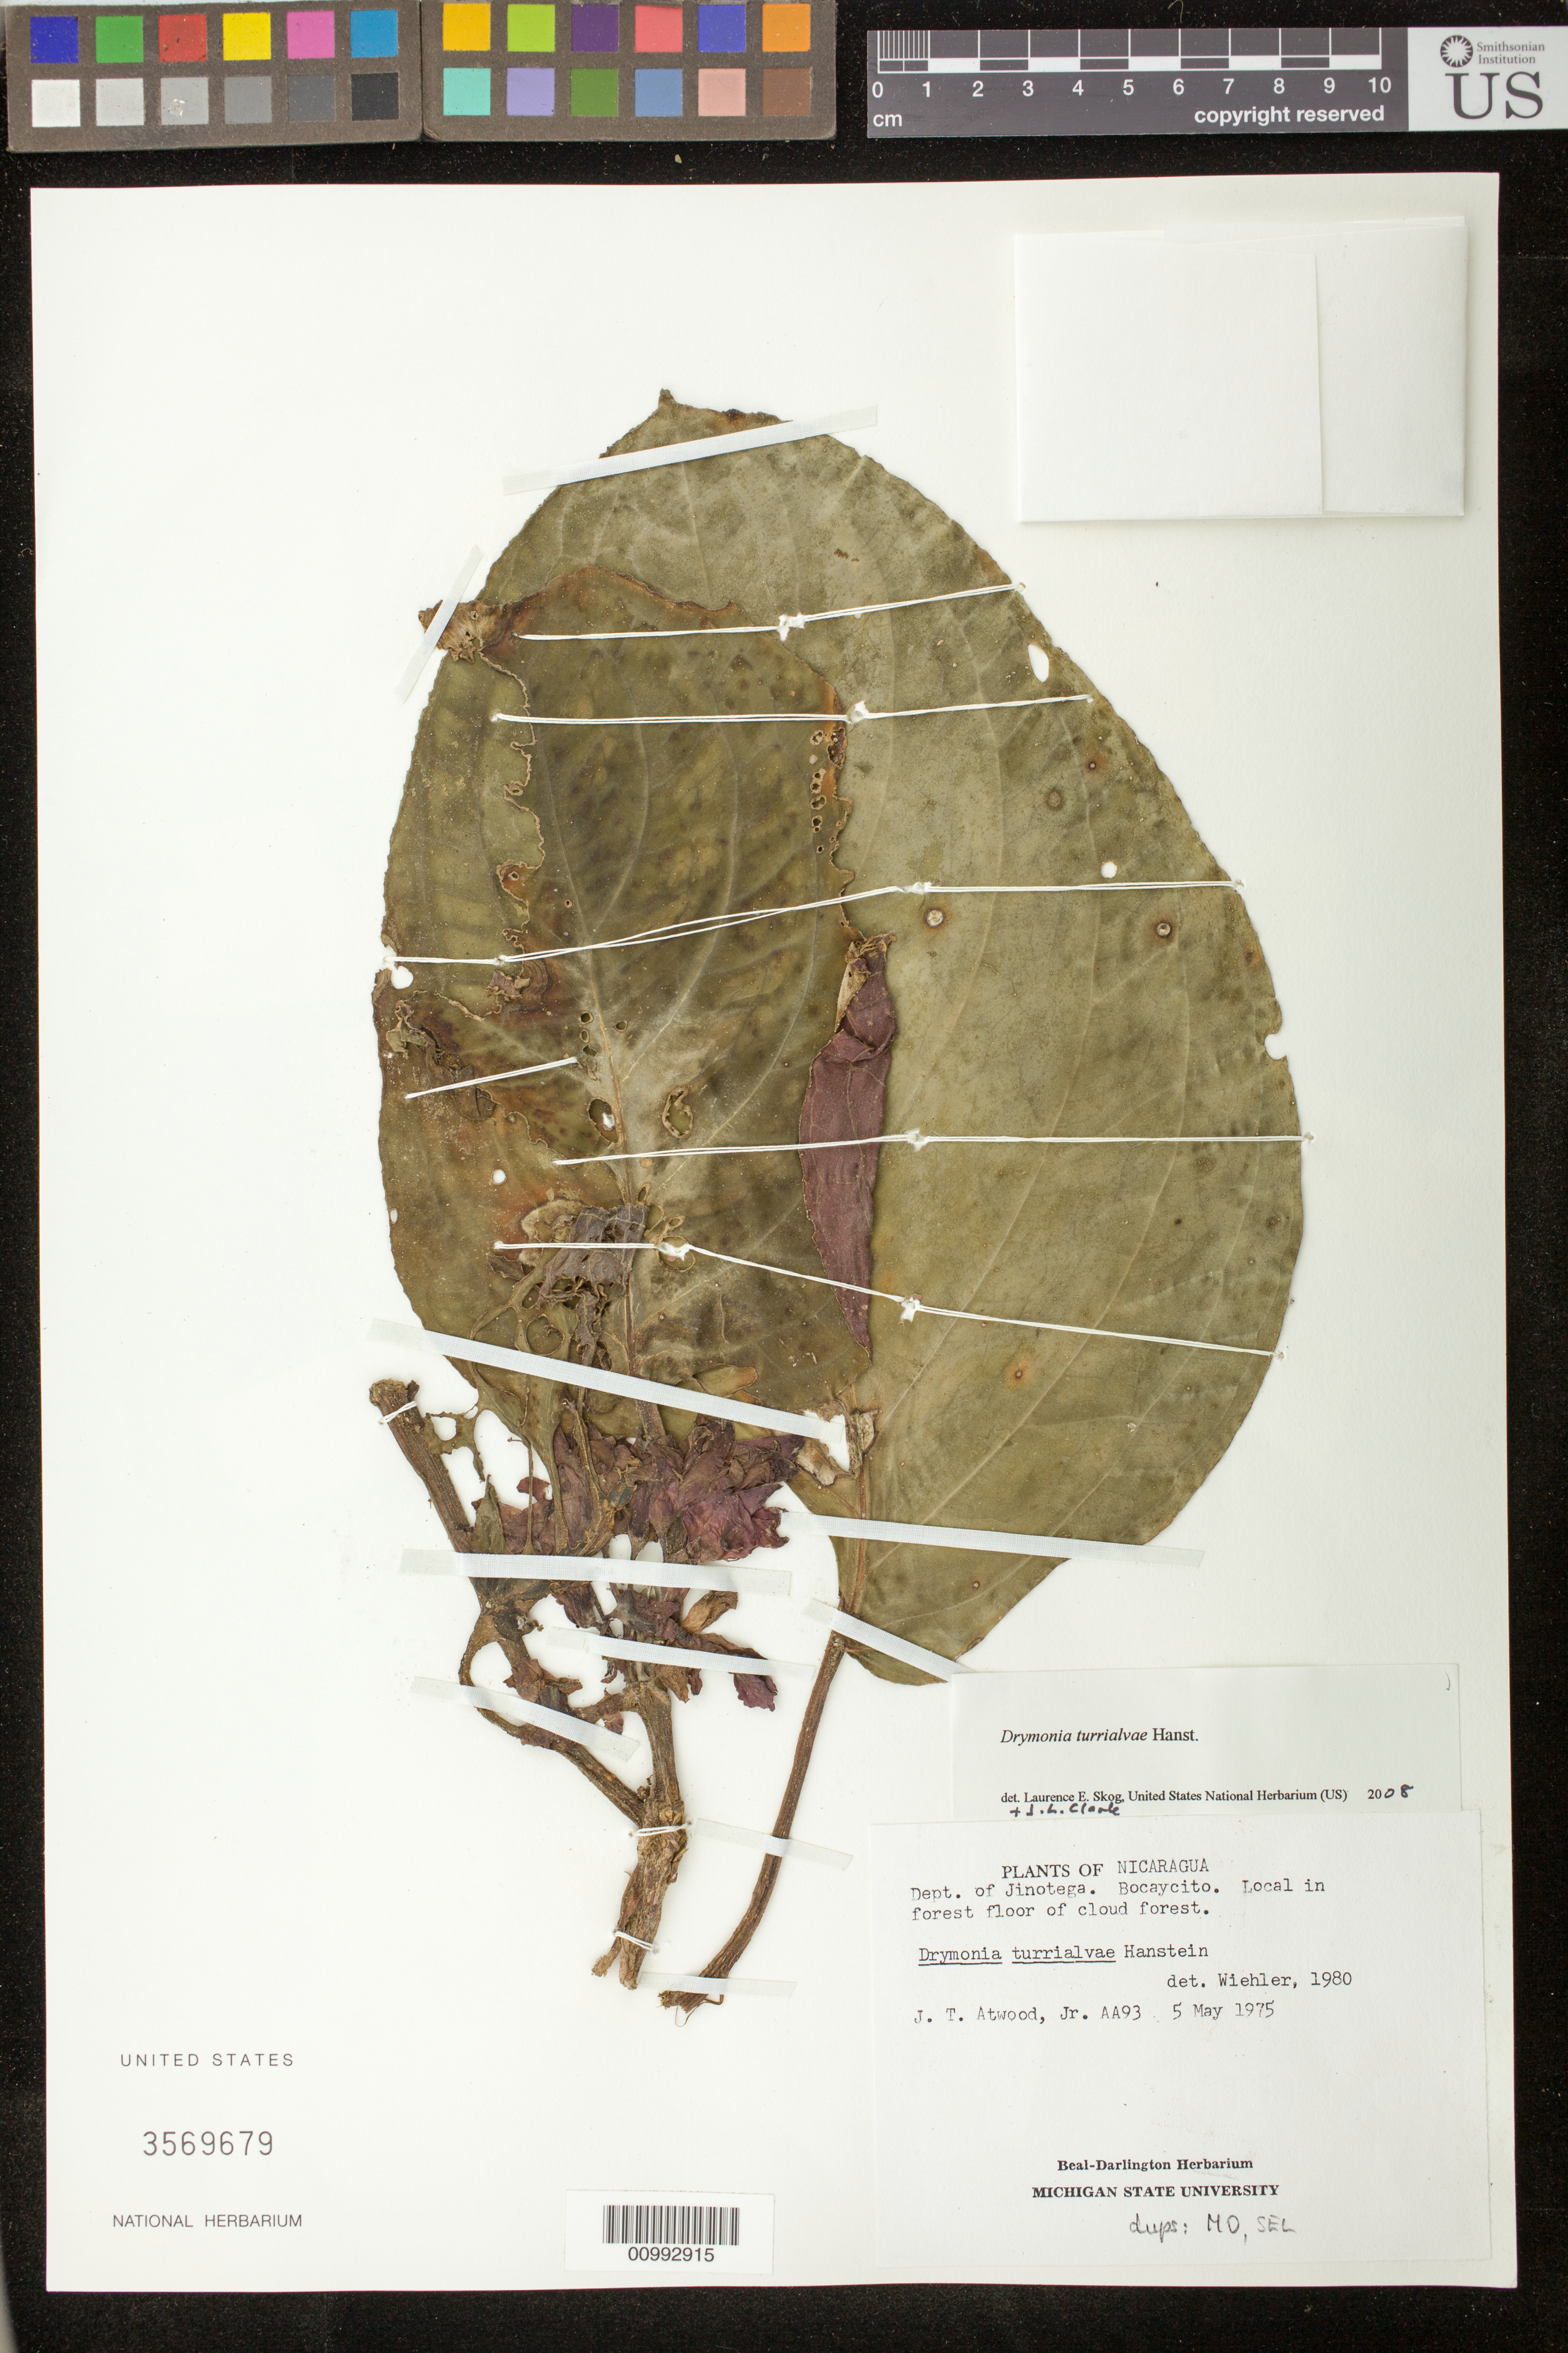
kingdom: Plantae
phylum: Tracheophyta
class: Magnoliopsida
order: Lamiales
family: Gesneriaceae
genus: Drymonia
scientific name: Drymonia turrialvae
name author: Hanst.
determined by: Clark, J. L.; Skog, Laurence E.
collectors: J. T. Atwood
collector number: AA 93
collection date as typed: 05 May 1975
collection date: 1975-05-05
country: Nicaragua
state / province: Jinotega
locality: Dept. of Jinotega. Bocaycito. [from other specimens? "Comarca Bocaycito, cerca del Rio Bote (Cuenca del Rio Bocay)"]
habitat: Local in forest floor of cloud forest [Bosque my humedo promontano, en riachuelo humedo]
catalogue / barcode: US 3569679